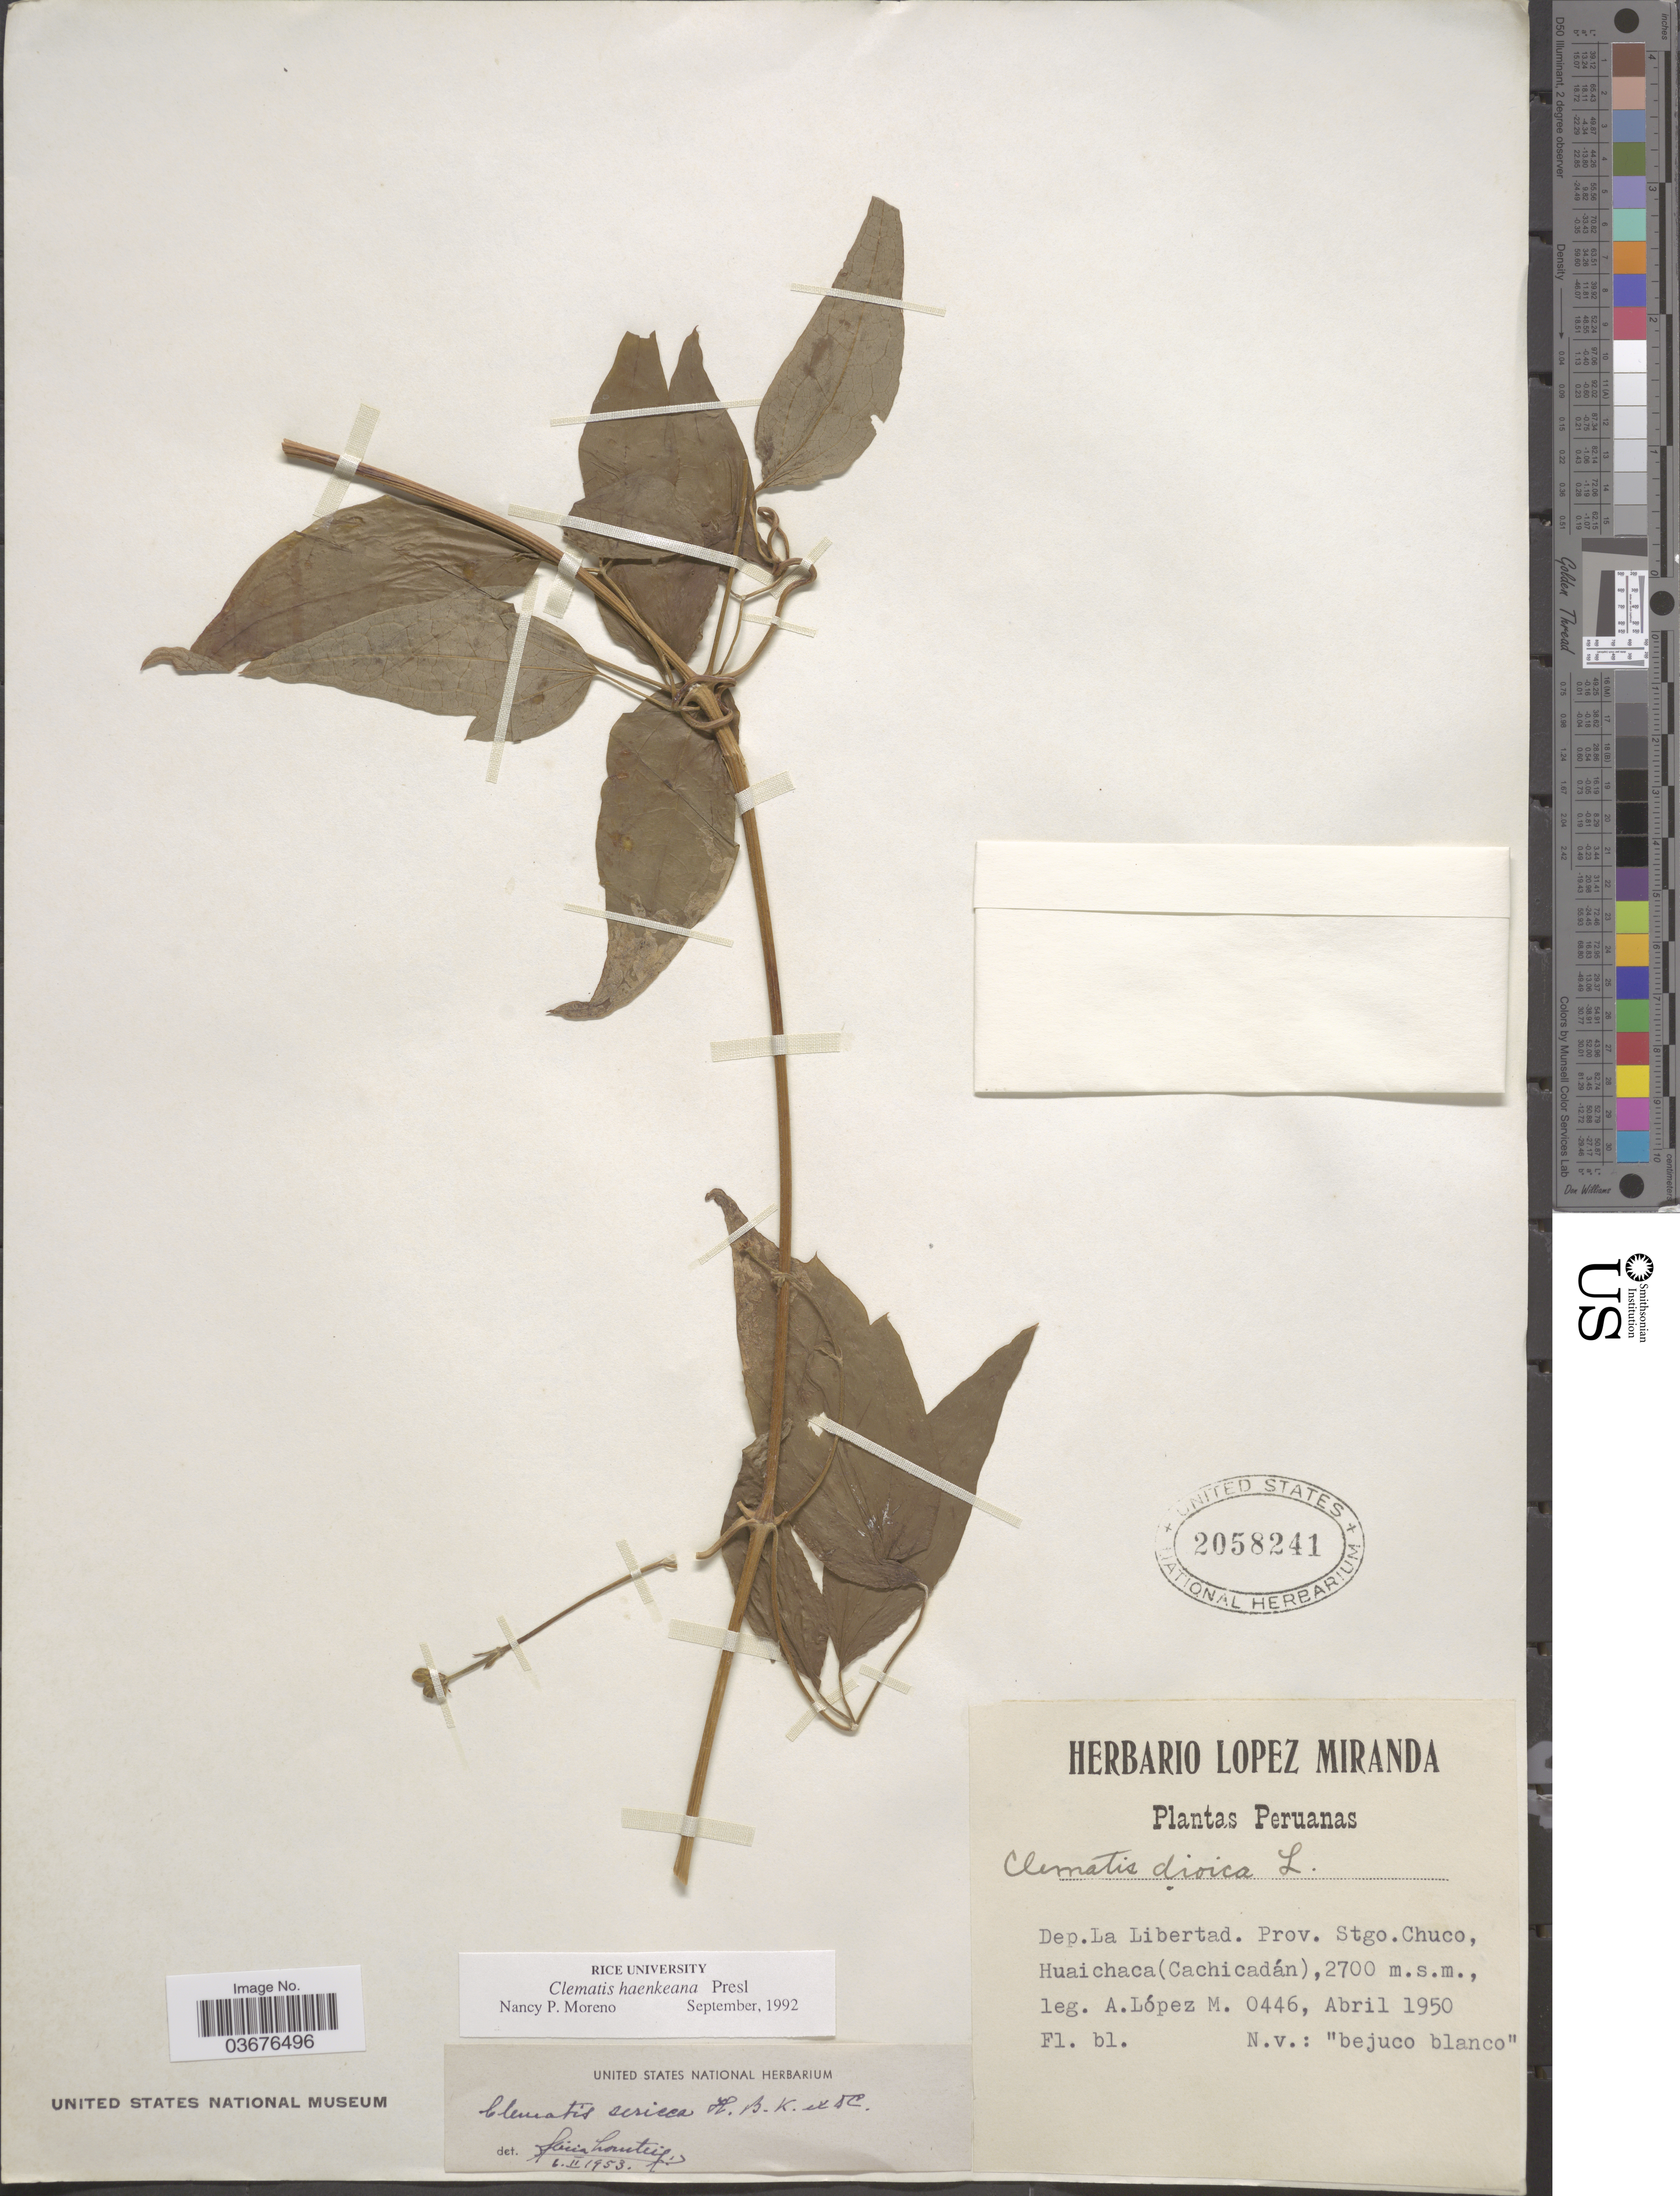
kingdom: Plantae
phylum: Tracheophyta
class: Magnoliopsida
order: Ranunculales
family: Ranunculaceae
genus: Clematis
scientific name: Clematis haenkeana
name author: C. Presl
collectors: A. López M.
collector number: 0446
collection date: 1950-04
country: Peru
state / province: La Libertad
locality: Dep. La Libertad. Prov. Stgo. Chuco, Huaichaca (Cachicadán).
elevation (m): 2700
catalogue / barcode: US 2058241